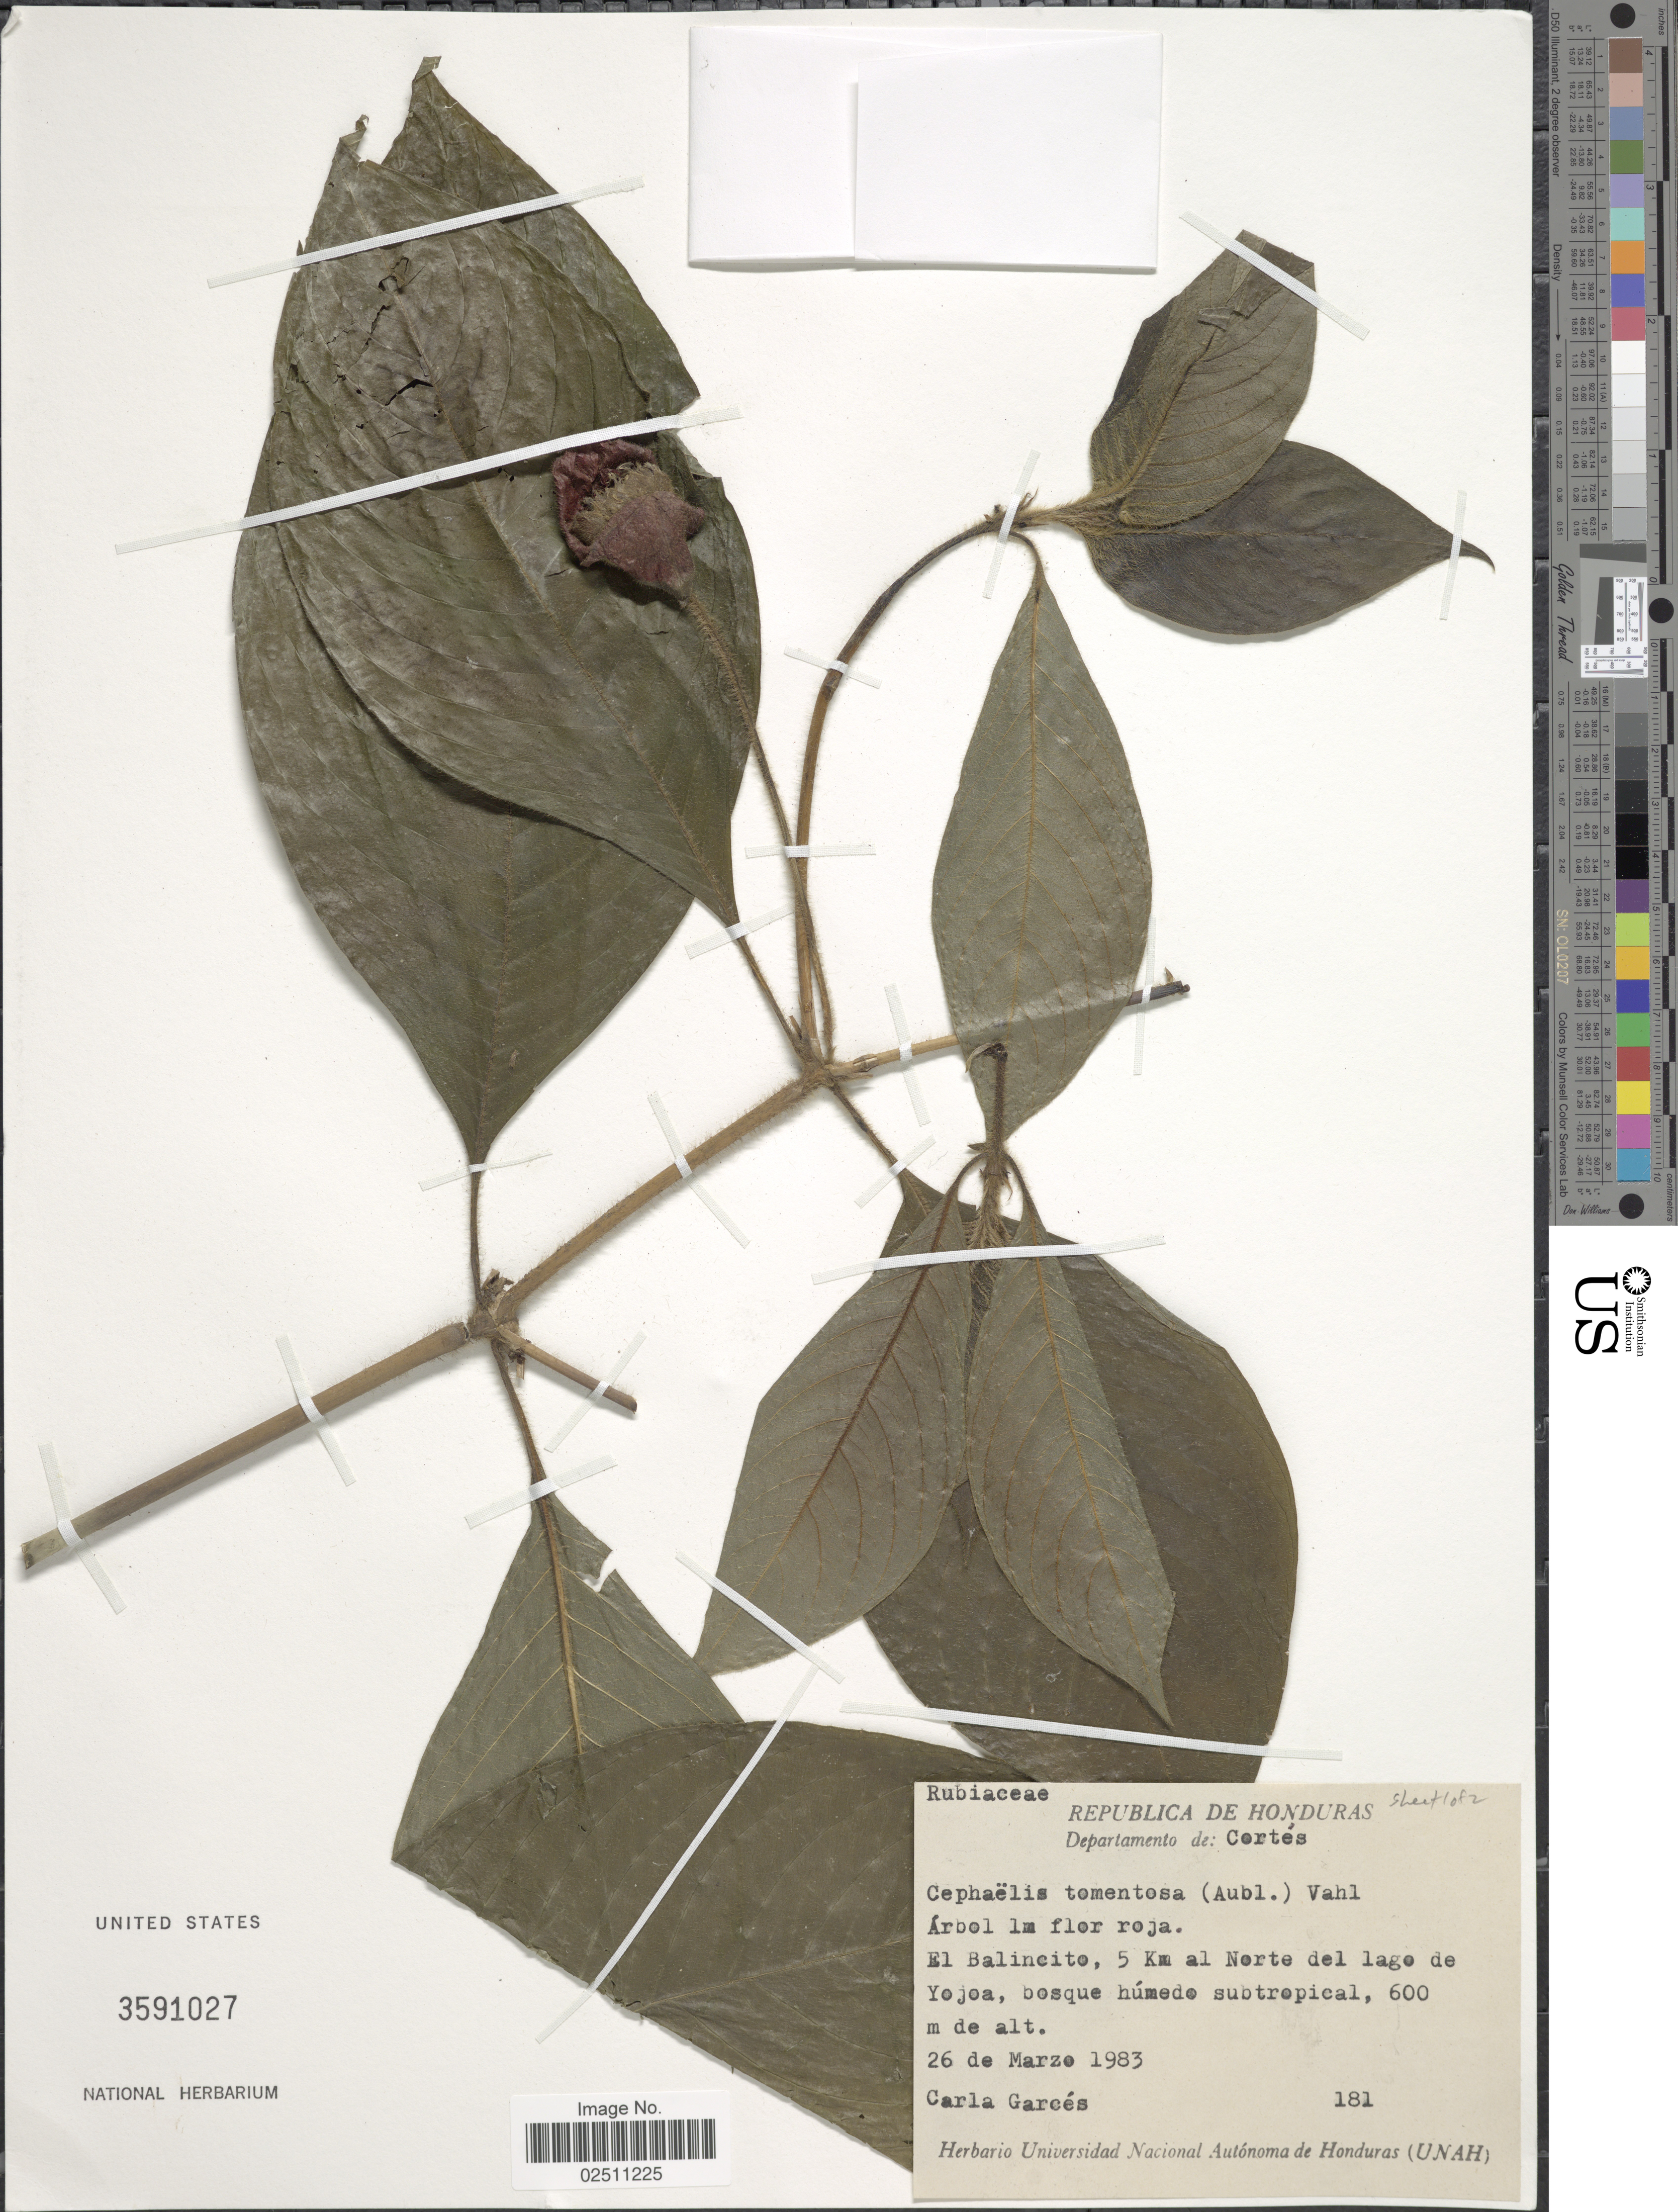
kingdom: Plantae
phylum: Tracheophyta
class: Magnoliopsida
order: Gentianales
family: Rubiaceae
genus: Psychotria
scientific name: Psychotria poeppigiana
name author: Müll. Arg.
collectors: C. Garces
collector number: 181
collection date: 1983-03-26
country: Honduras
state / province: Cortés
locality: El Balincito, 5 km al Norte del lago de Yojoa, bosque humedo subtropical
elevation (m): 600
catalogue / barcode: US 3591027